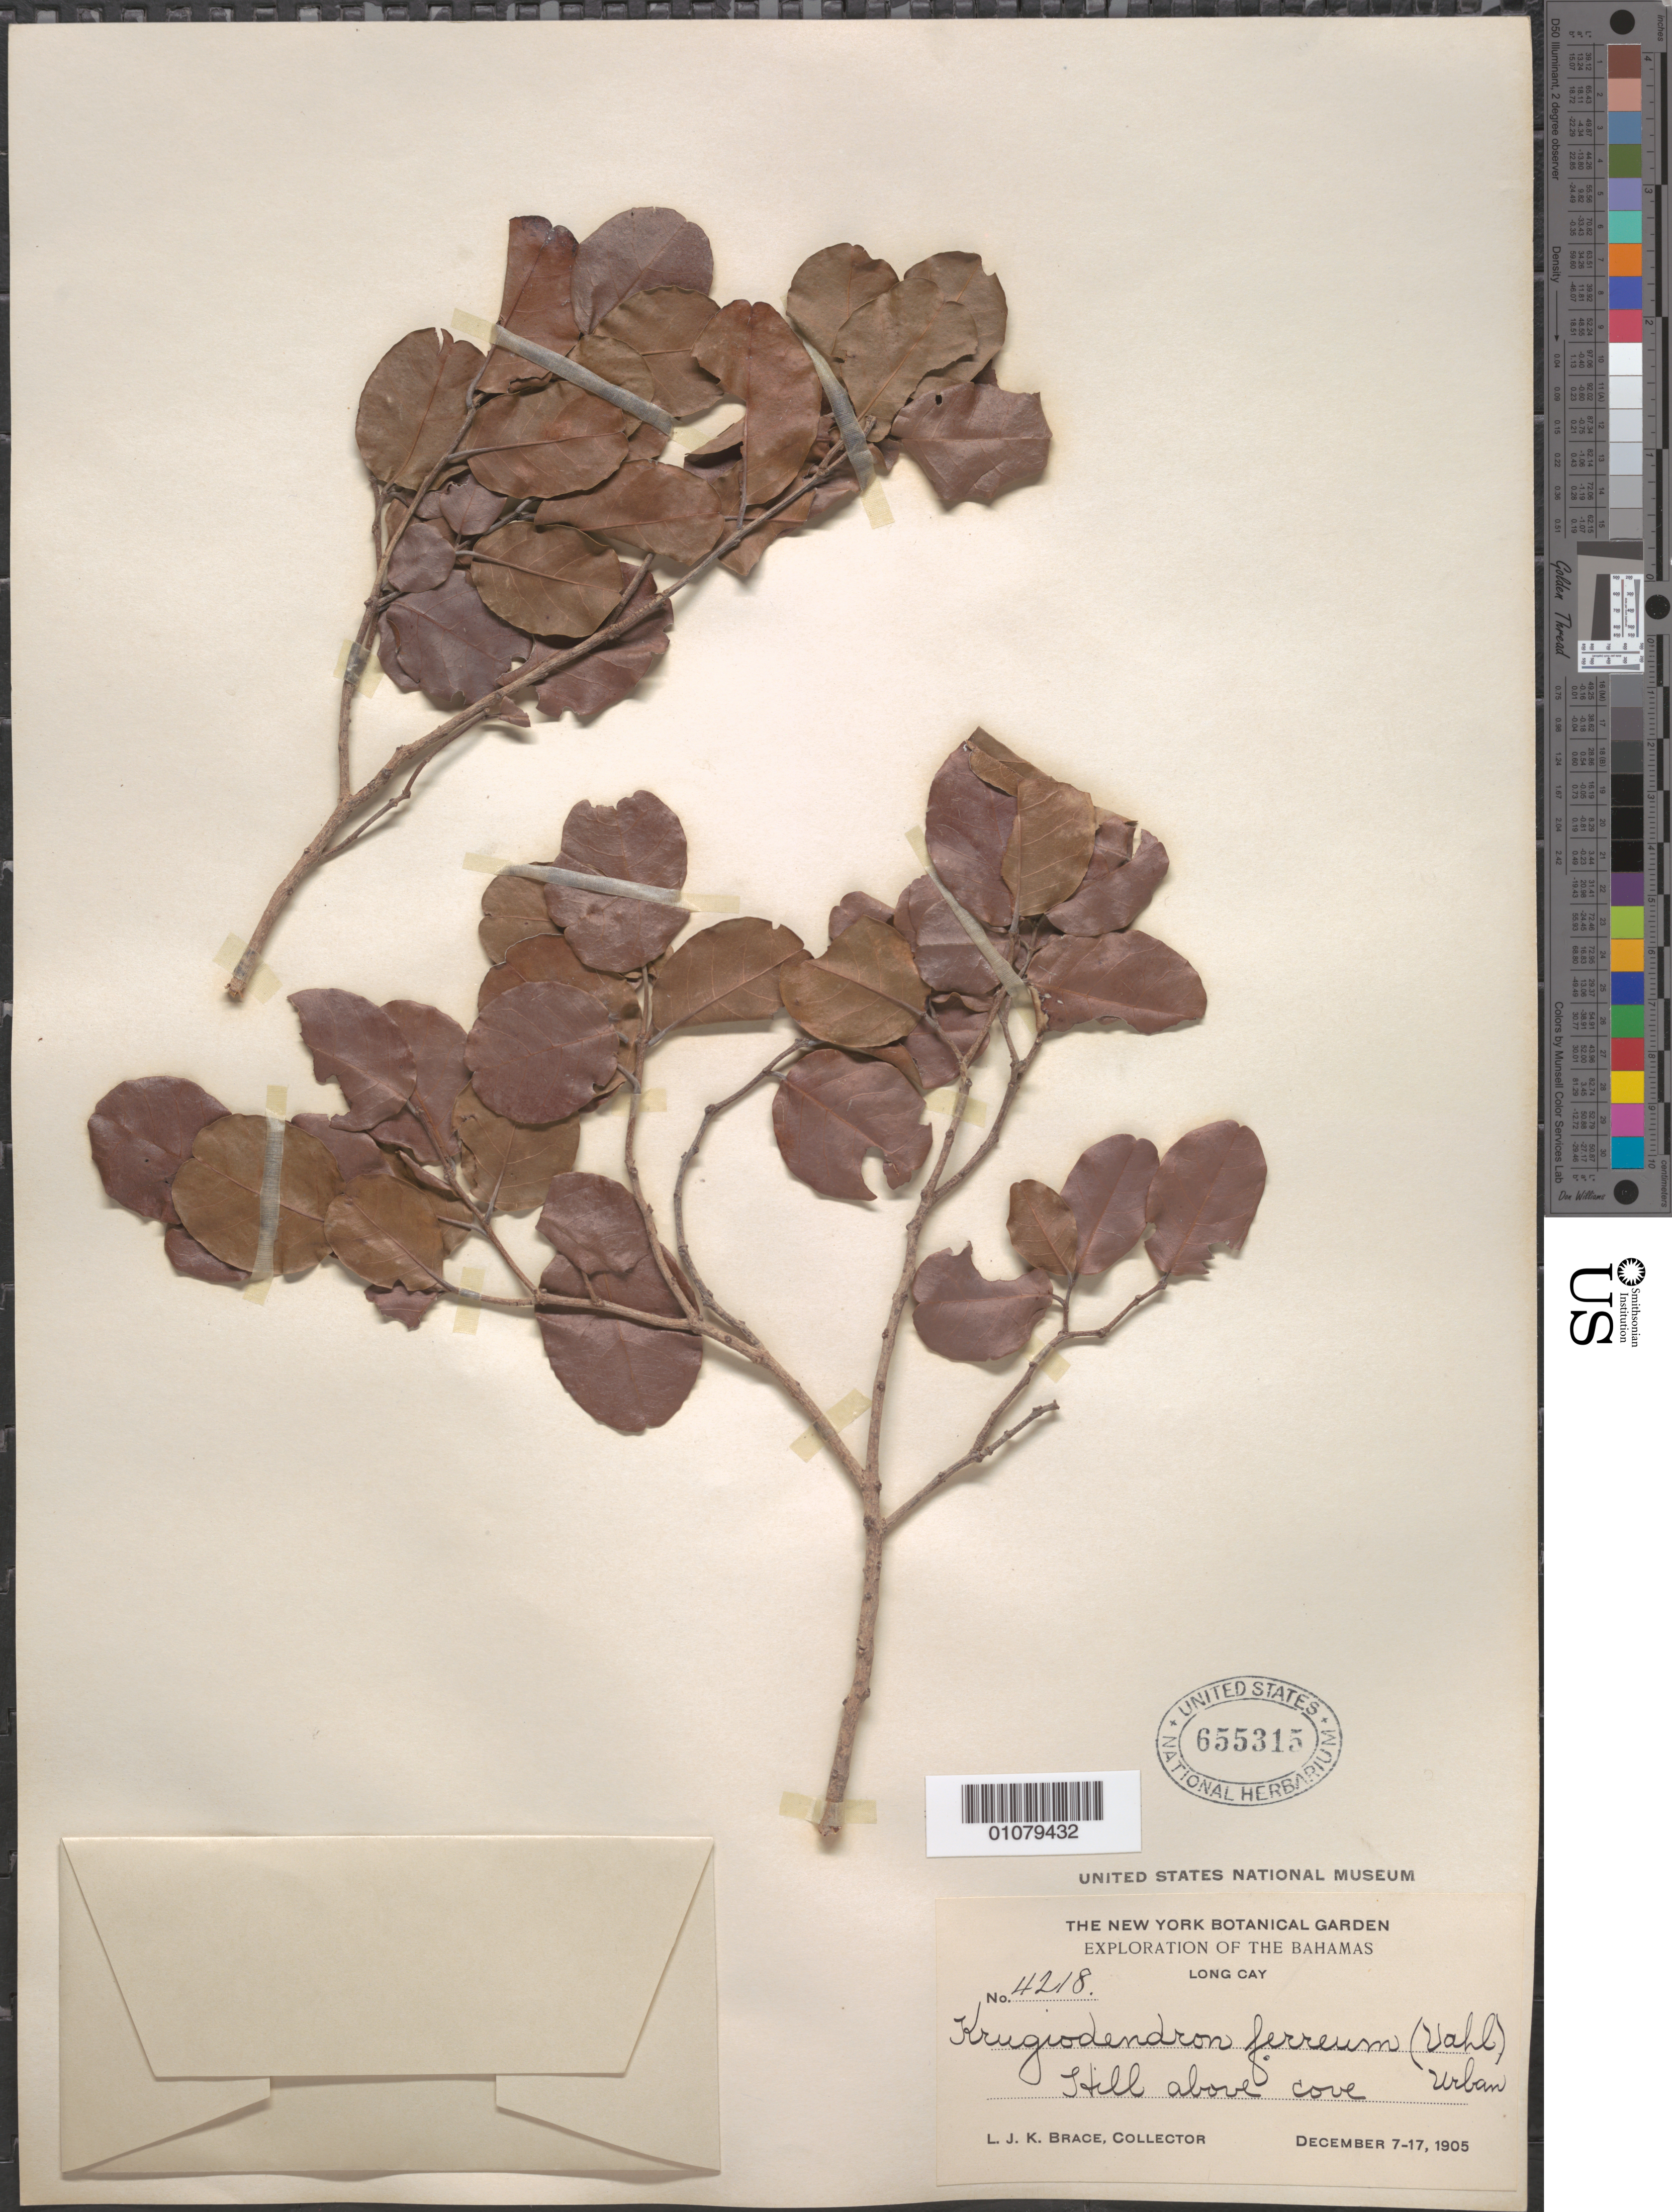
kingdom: Plantae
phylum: Tracheophyta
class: Magnoliopsida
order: Rosales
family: Rhamnaceae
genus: Krugiodendron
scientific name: Krugiodendron ferreum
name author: (Vahl) Urb.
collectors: L. J. K. Brace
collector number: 4218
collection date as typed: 07 Dec 1905 to 17 Dec 1905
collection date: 1905-12-07/1905-12-17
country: Bahamas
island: Long Cay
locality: Hill above cove.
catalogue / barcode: US 655315